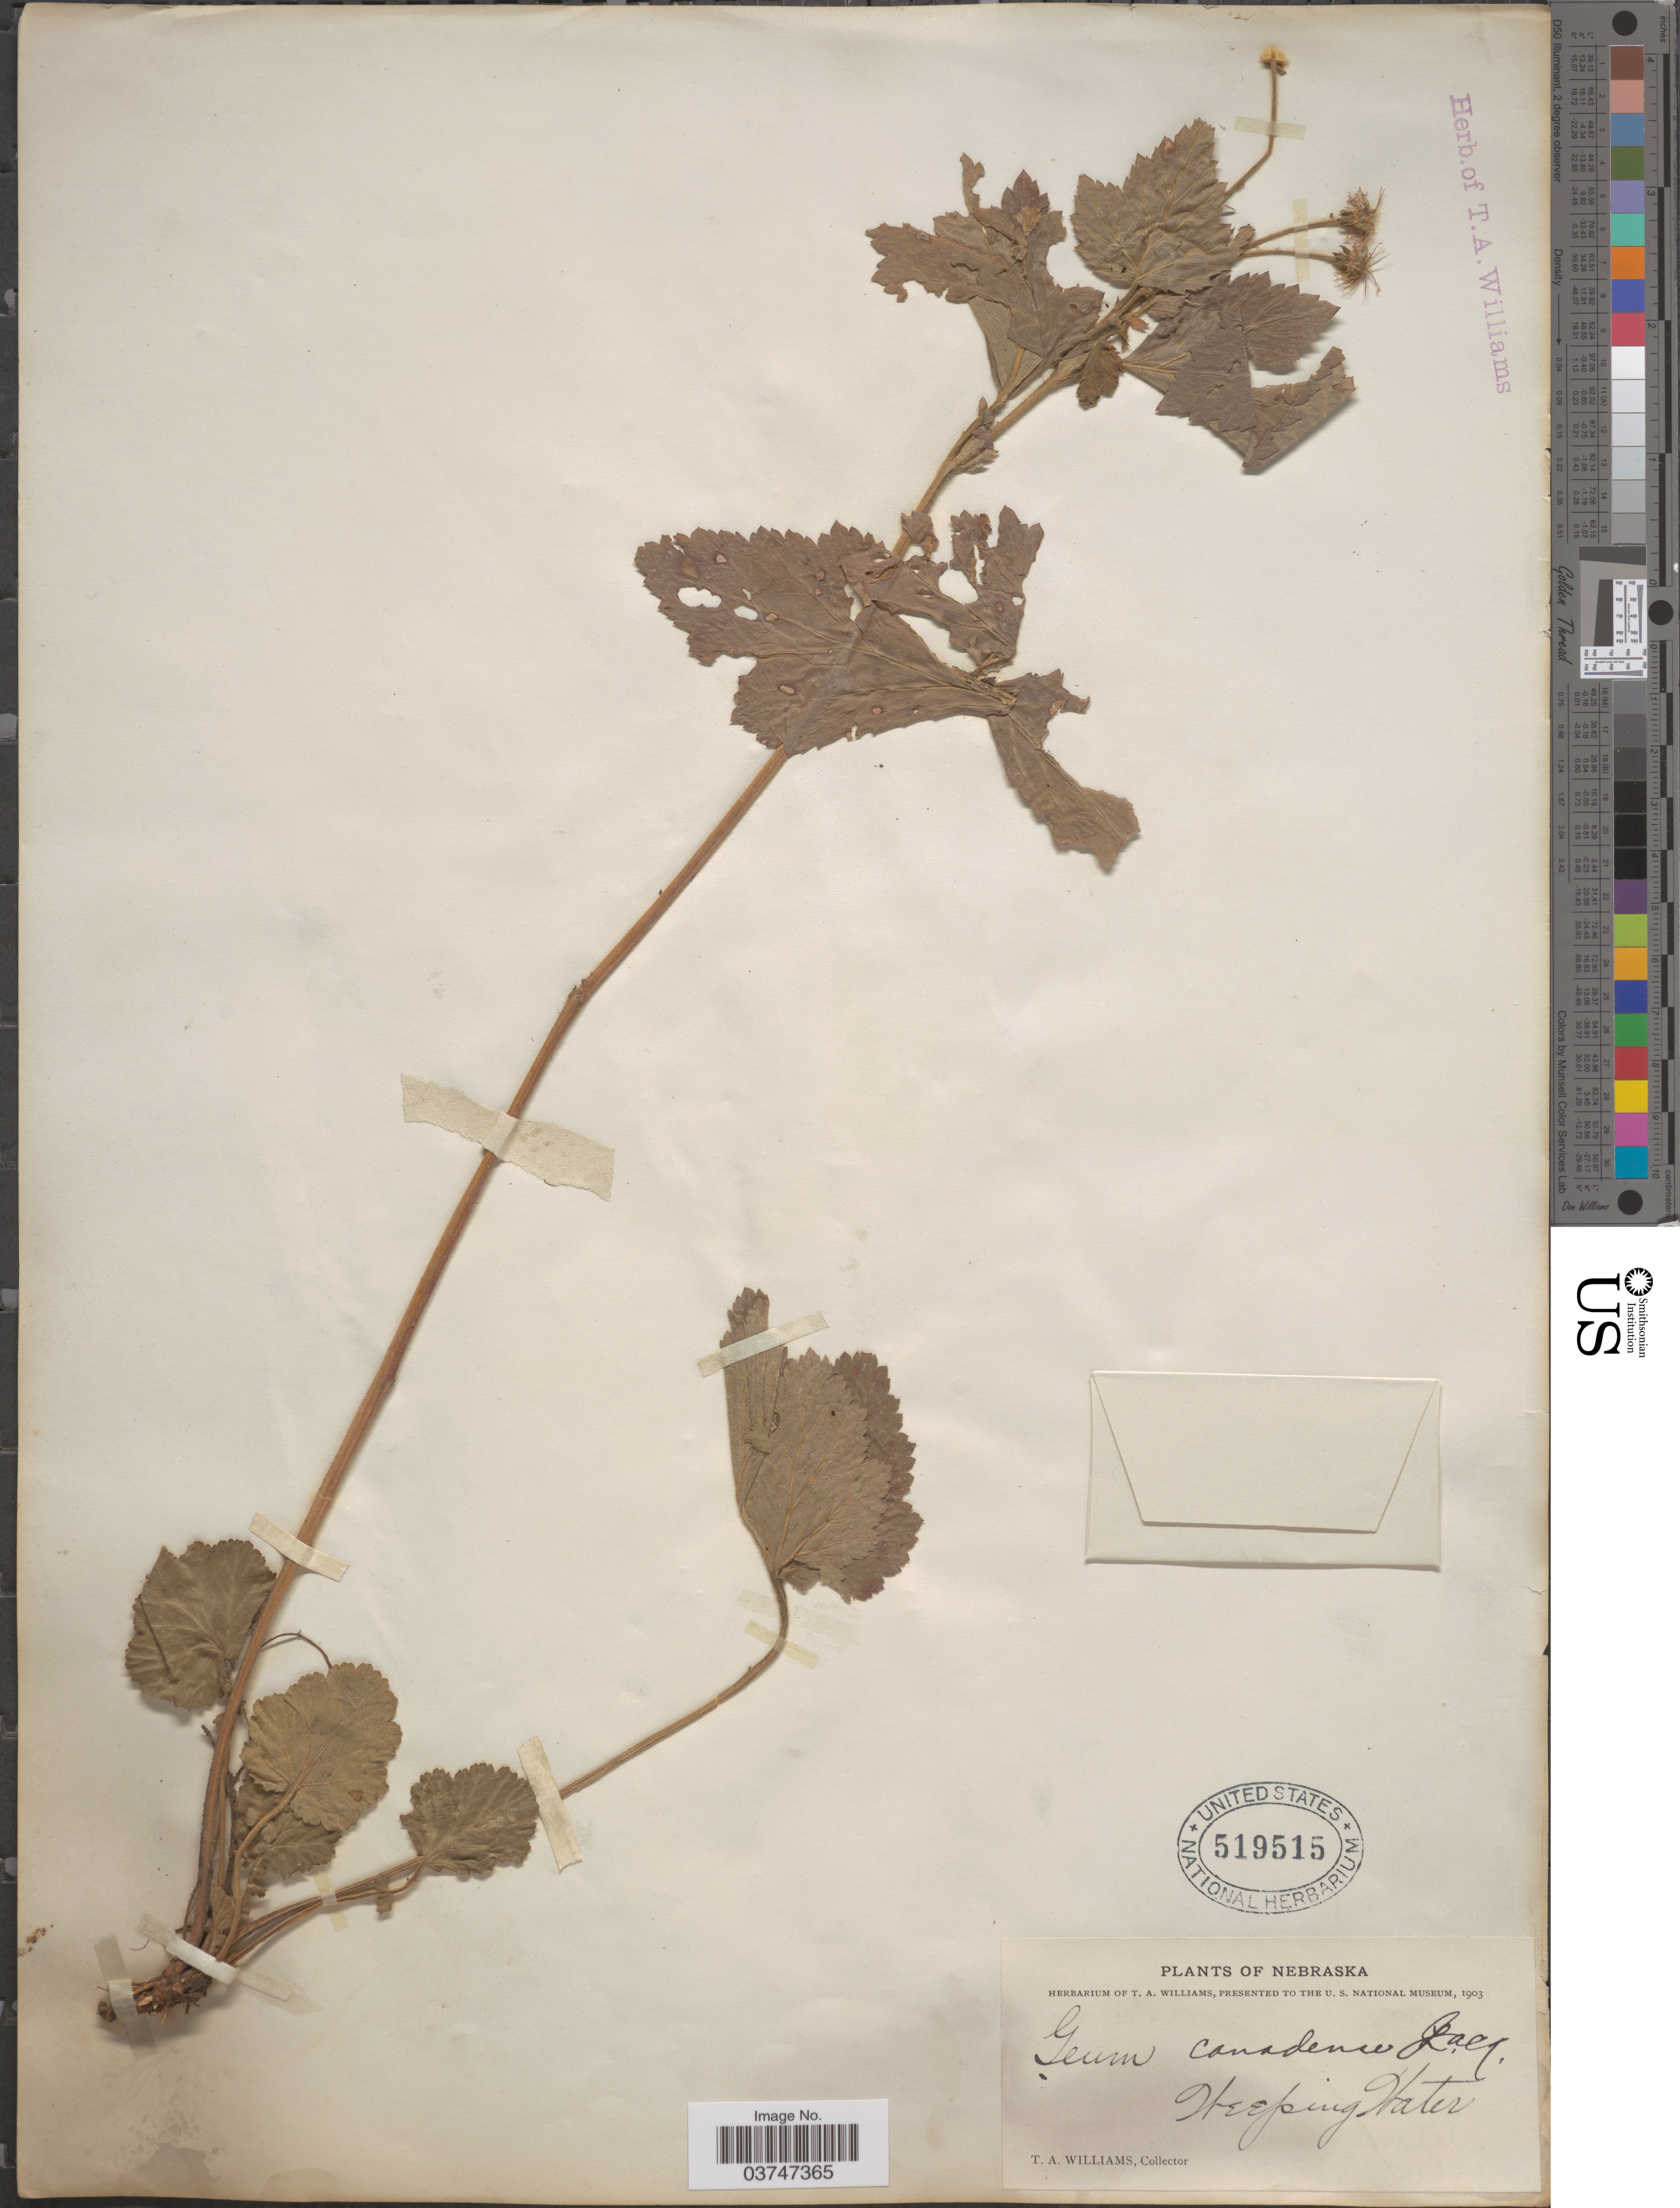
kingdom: Plantae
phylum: Tracheophyta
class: Magnoliopsida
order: Rosales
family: Rosaceae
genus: Geum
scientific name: Geum canadense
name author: Jacq.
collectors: T. Williams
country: United States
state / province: Nebraska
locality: Weeping Water.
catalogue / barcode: US 519515